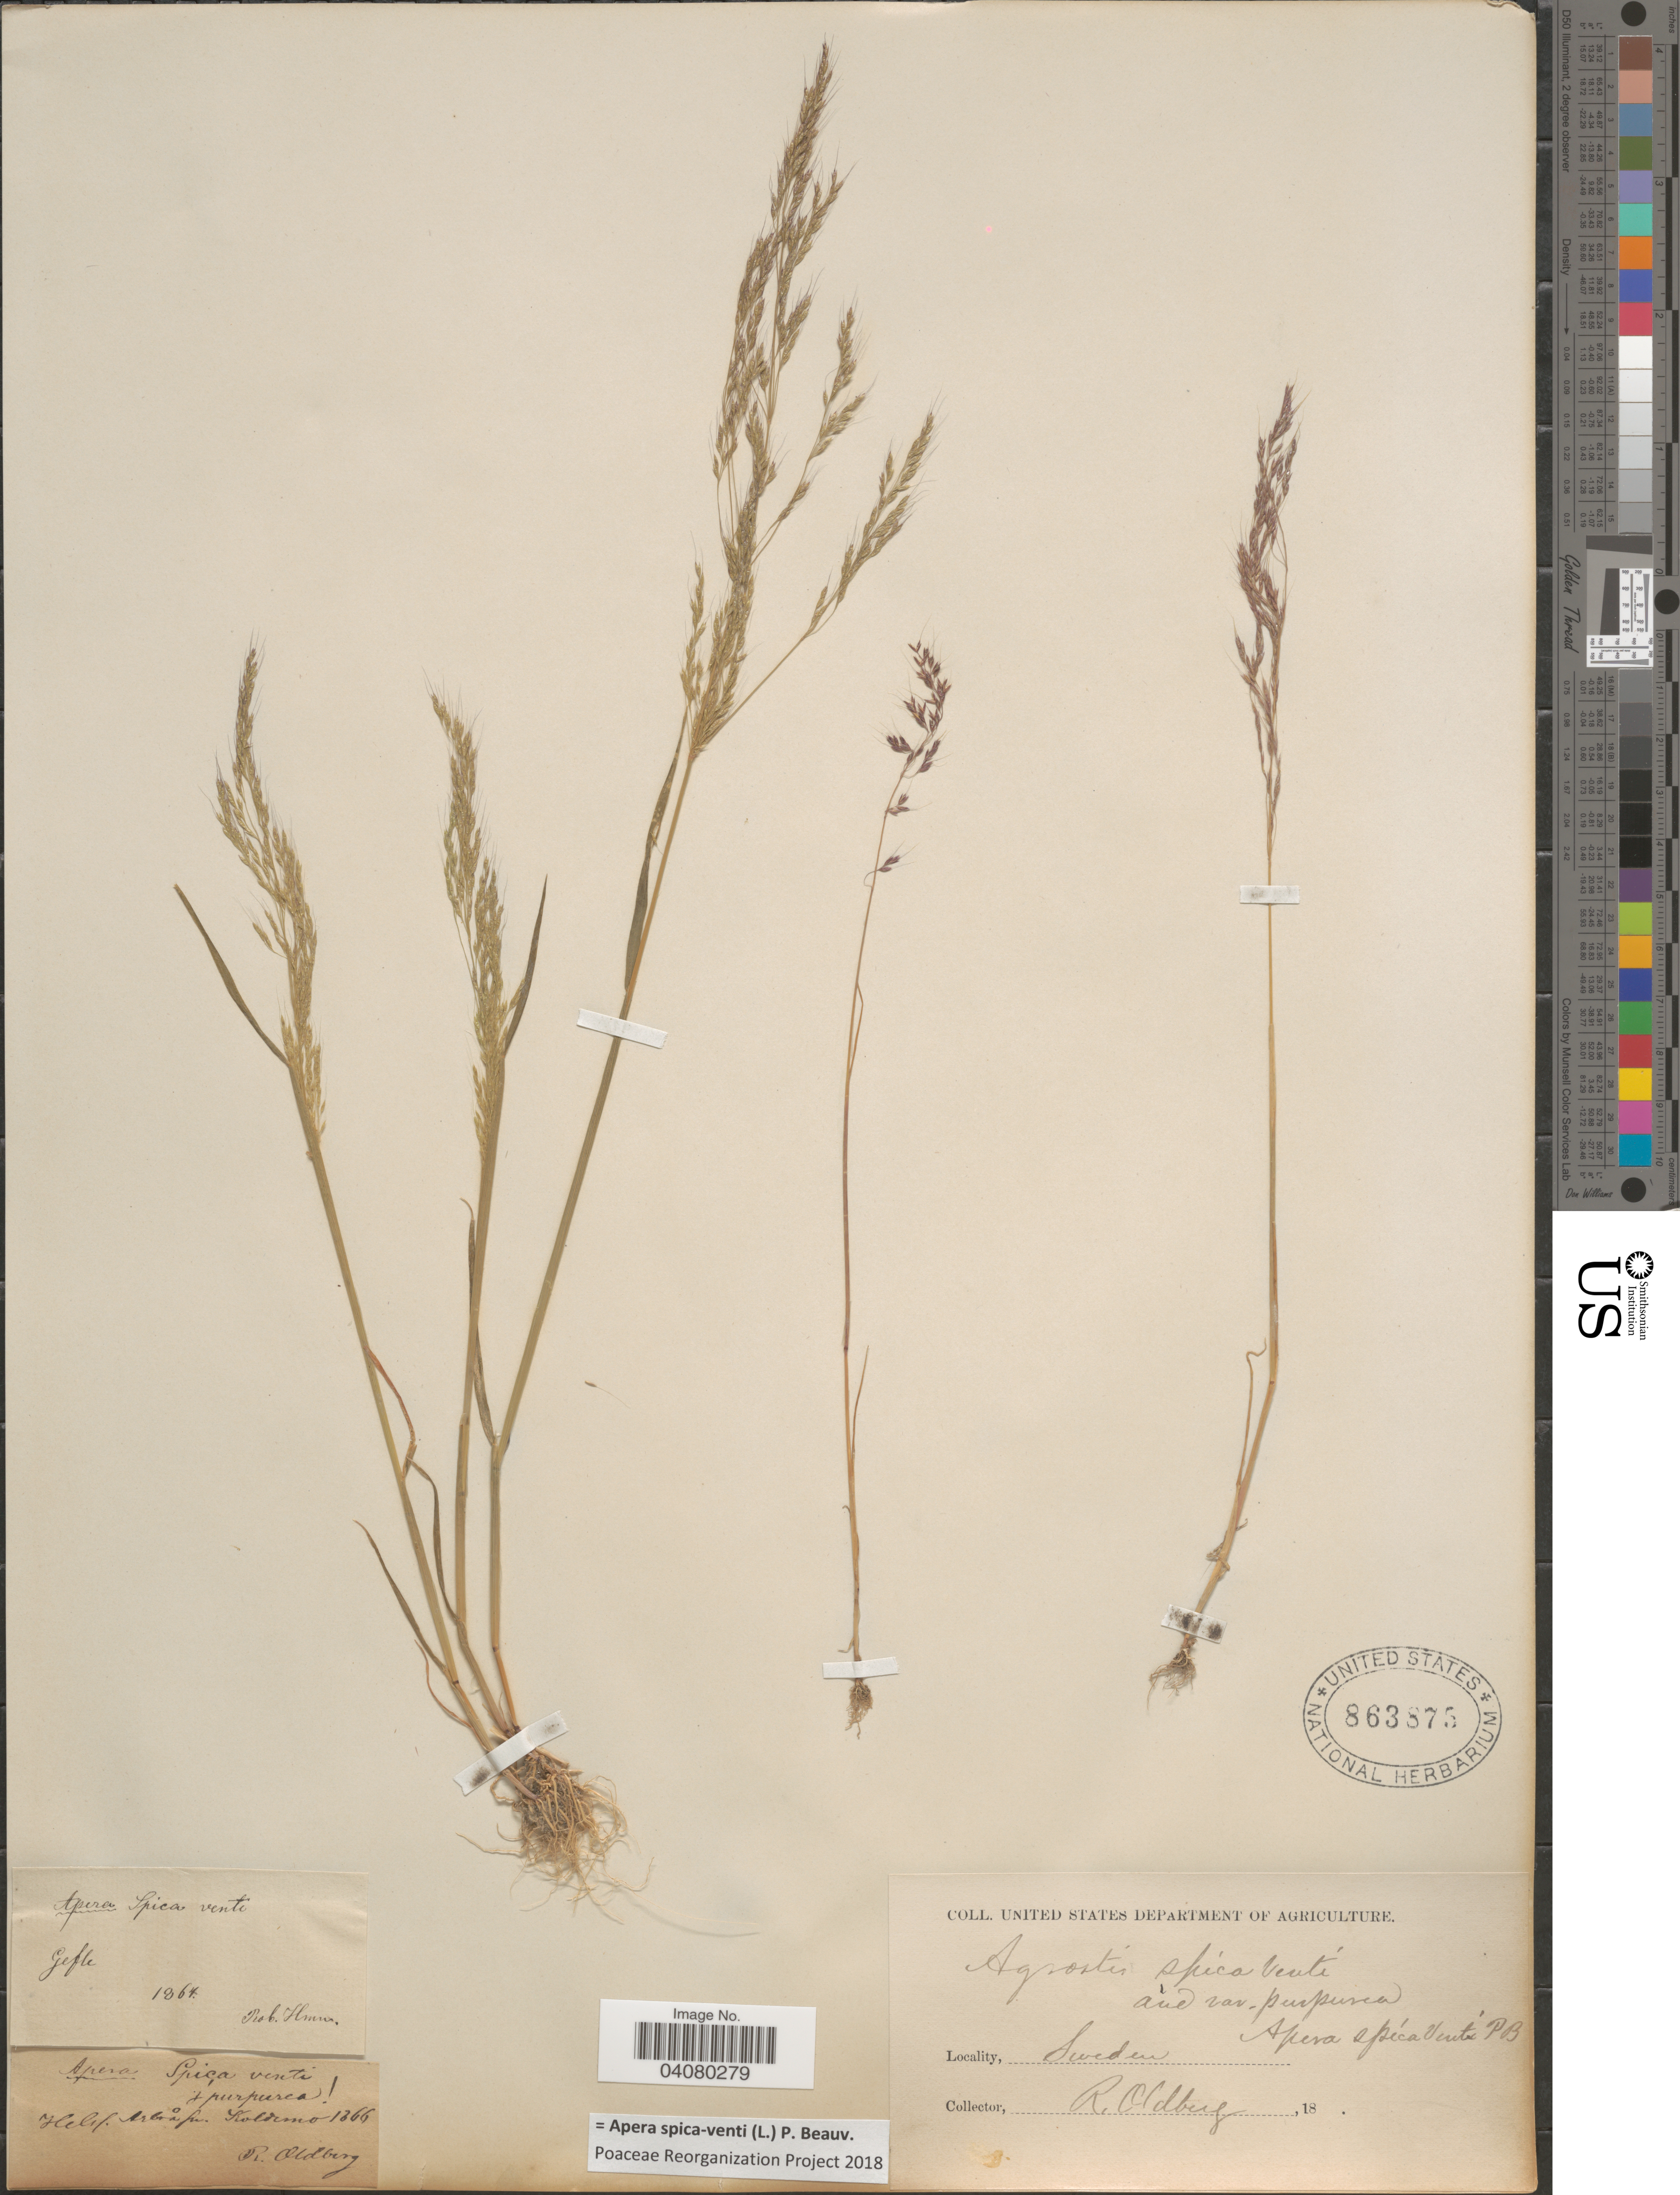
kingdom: Plantae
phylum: Tracheophyta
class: Liliopsida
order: Poales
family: Poaceae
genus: Apera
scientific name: Apera spica-venti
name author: (L.) P. Beauv.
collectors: R. Oldberg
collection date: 1866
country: Sweden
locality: Helv. Arbrå fn. Koldemo.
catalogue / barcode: US 863875